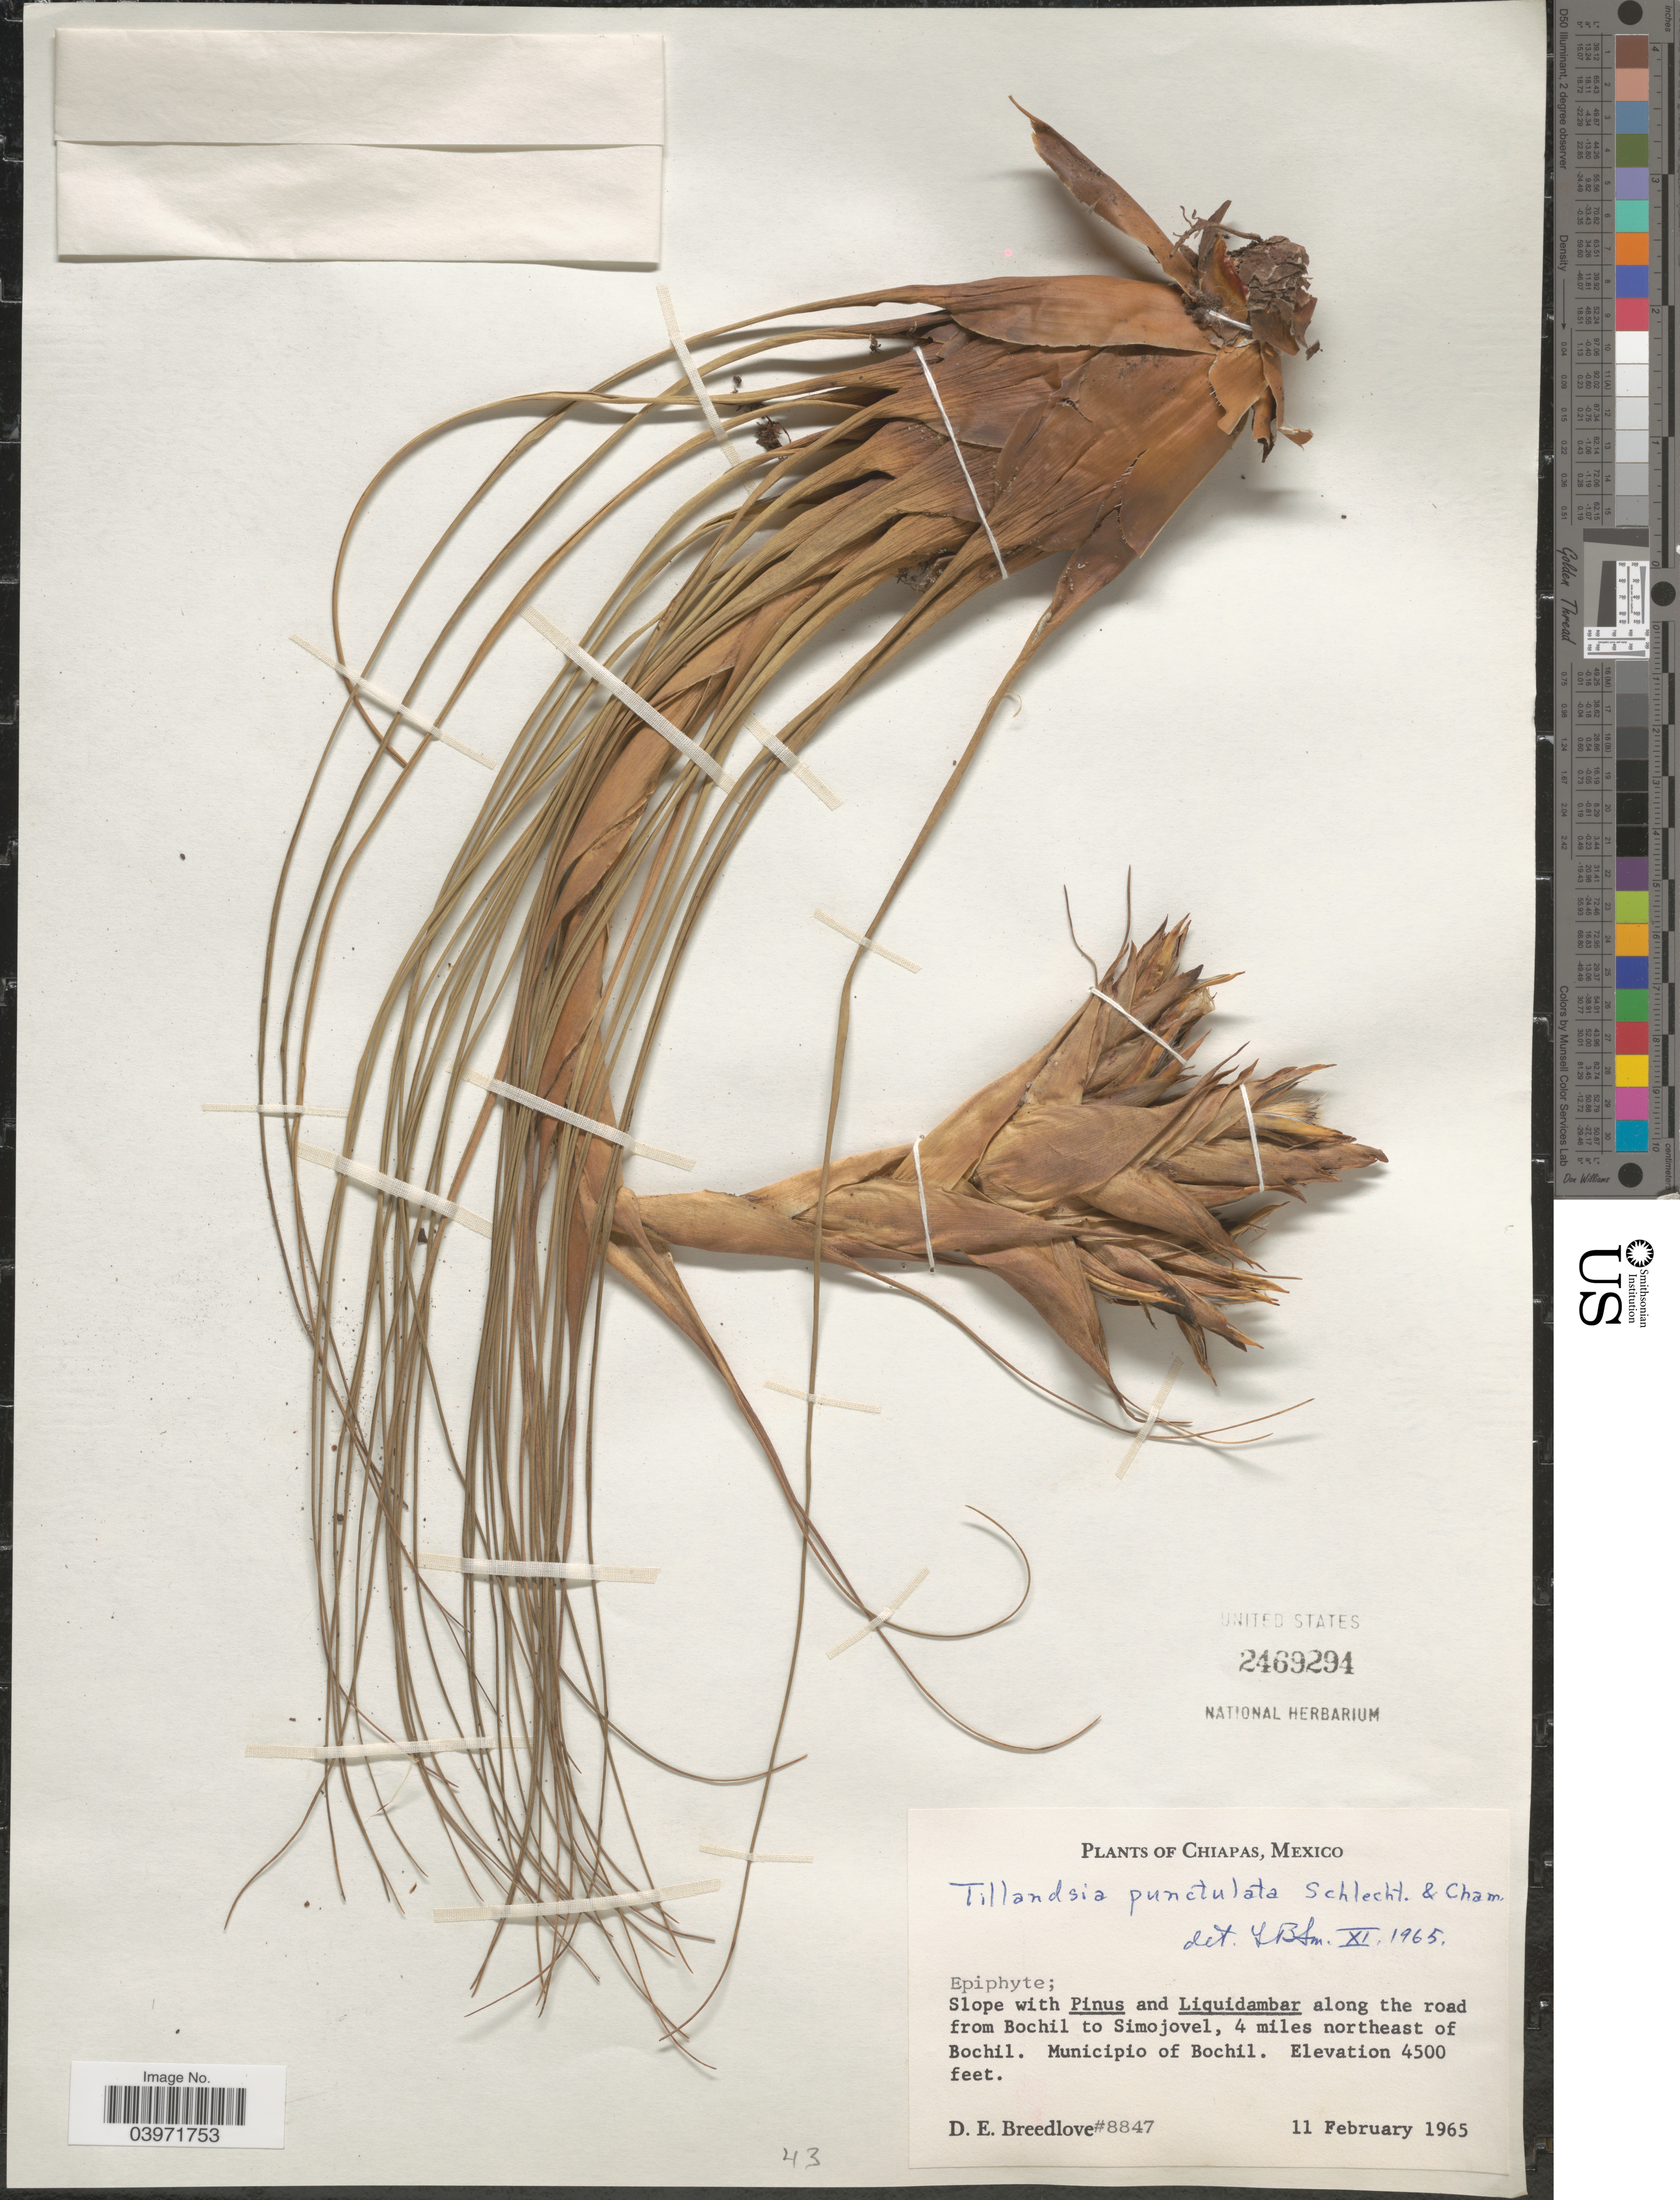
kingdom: Plantae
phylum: Tracheophyta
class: Liliopsida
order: Poales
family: Bromeliaceae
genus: Tillandsia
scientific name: Tillandsia punctulata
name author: Schltdl. & Cham.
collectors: D. E. Breedlove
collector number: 8847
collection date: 1965-02-11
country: Mexico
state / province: Chiapas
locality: Along the road from Bochil to Simojovel, 4 miles northeast of Bochil. Municipio of Bochil.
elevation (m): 1372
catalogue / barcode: US 2469294